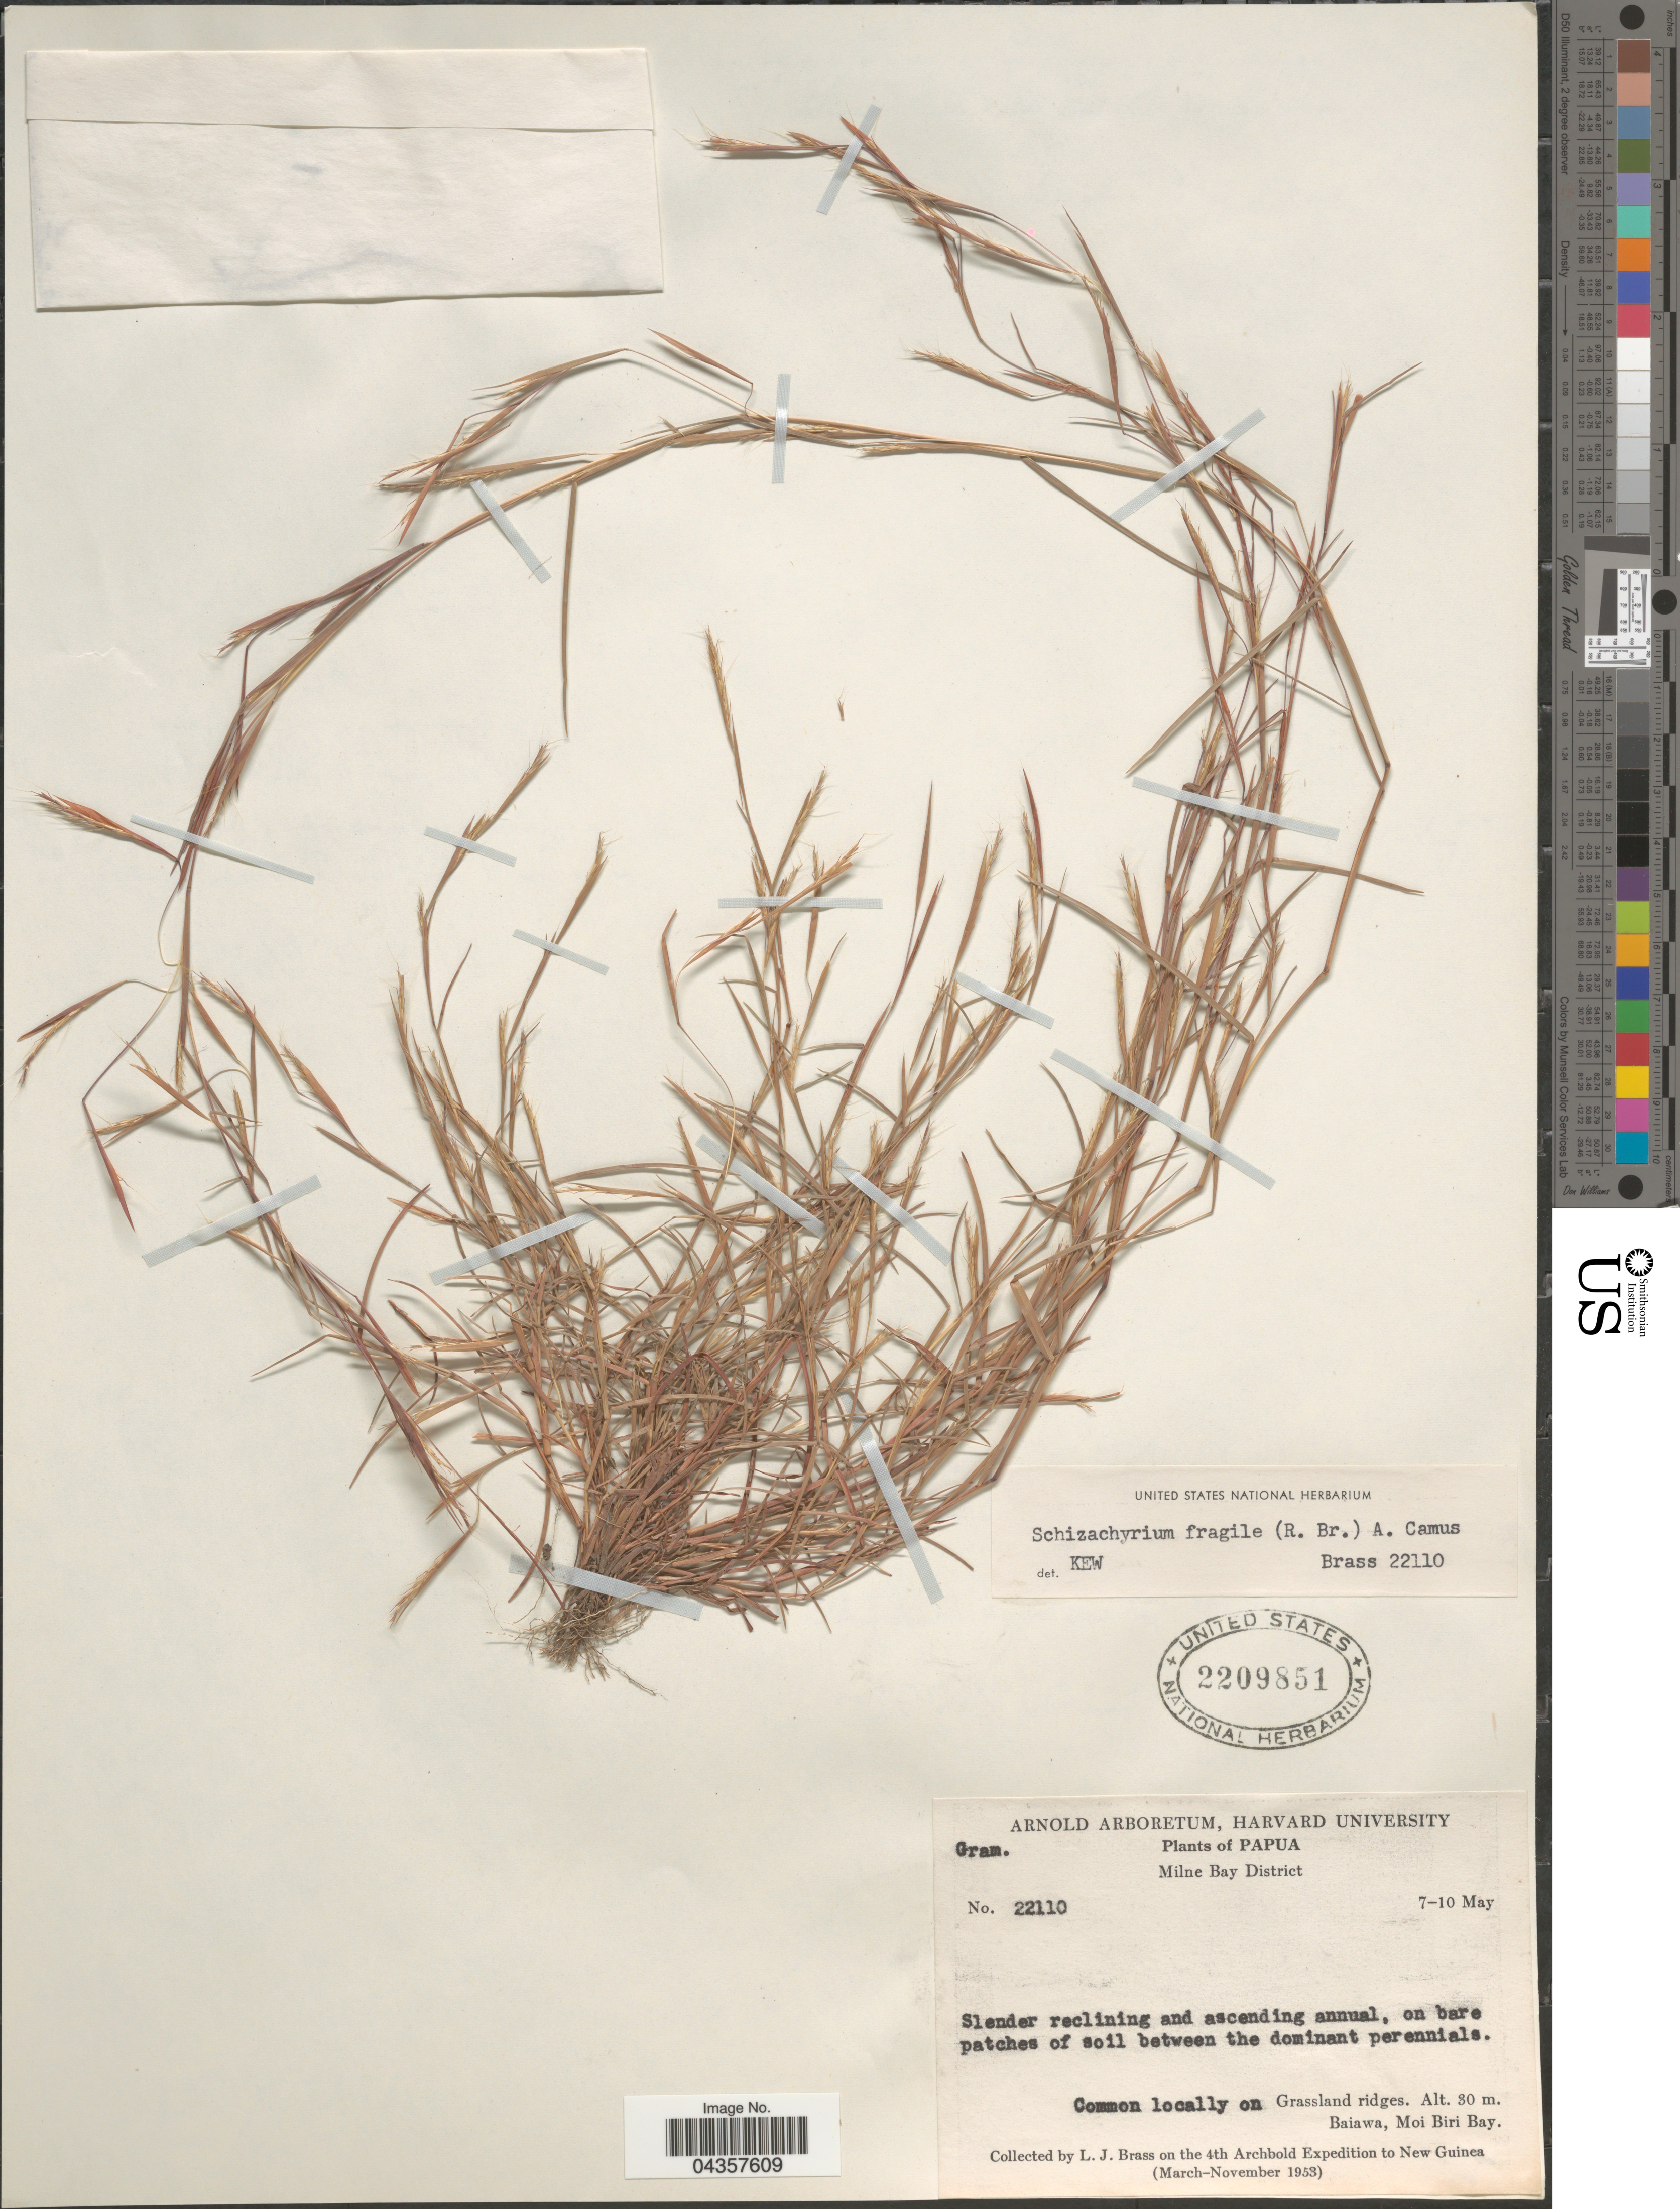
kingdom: Plantae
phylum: Tracheophyta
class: Liliopsida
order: Poales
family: Poaceae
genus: Schizachyrium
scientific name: Schizachyrium fragile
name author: (R. Br.) A. Camus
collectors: L. J. Brass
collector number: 22110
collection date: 1953-05-07/1953-05-10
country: Papua New Guinea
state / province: Milne Bay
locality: Papua. Milne Bay District. Baiawa, Moi Biri Bay. The 4th Archbold Expedition to New Guinea (March-November 1953).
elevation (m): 30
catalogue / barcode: US 2209851